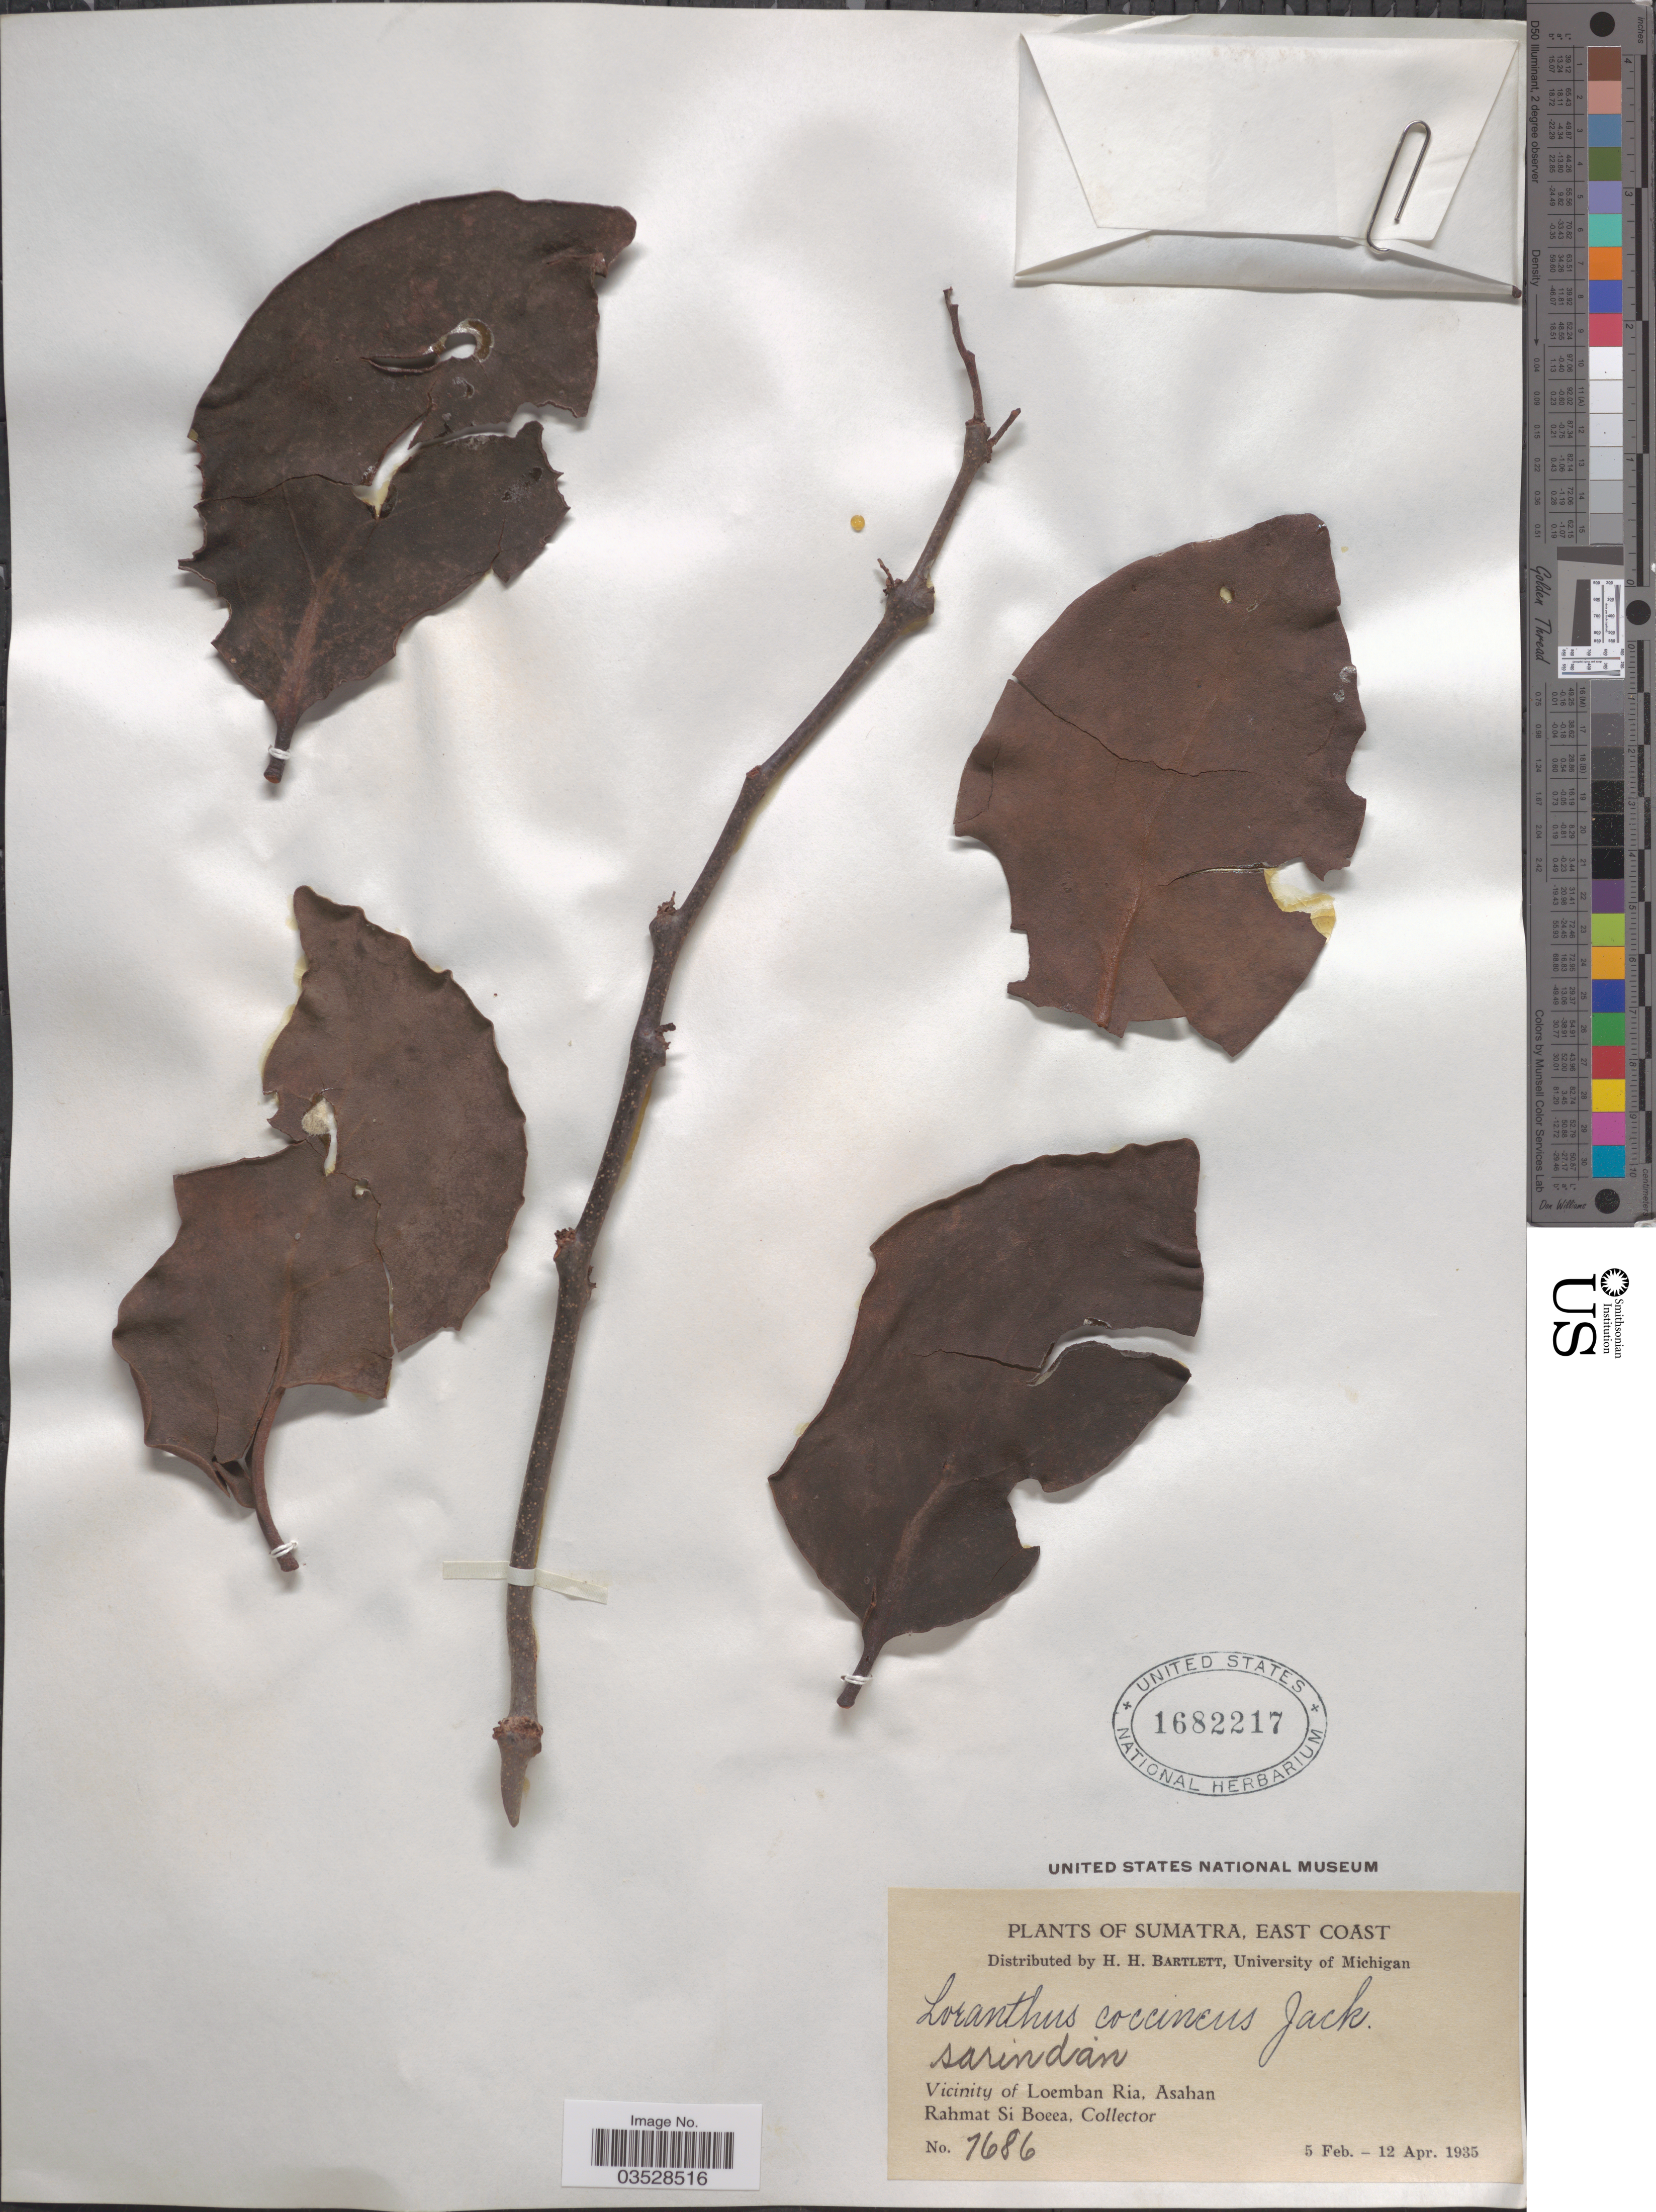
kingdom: Plantae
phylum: Tracheophyta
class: Magnoliopsida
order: Santalales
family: Loranthaceae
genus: Dendrophthoe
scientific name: Dendrophthoe pentandra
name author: (L.) Miq.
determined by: Strong, Mark T., (BOT), Smithsonian Institution - National Museum of Natural History (UNITED STATES)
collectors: Rahmat Si Boeea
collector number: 7686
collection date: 1935-02-05/1935-04-12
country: Indonesia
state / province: Sumatra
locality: East Coast. Vicinity of Loemban Ria, Asahan.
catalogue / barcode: US 1682217